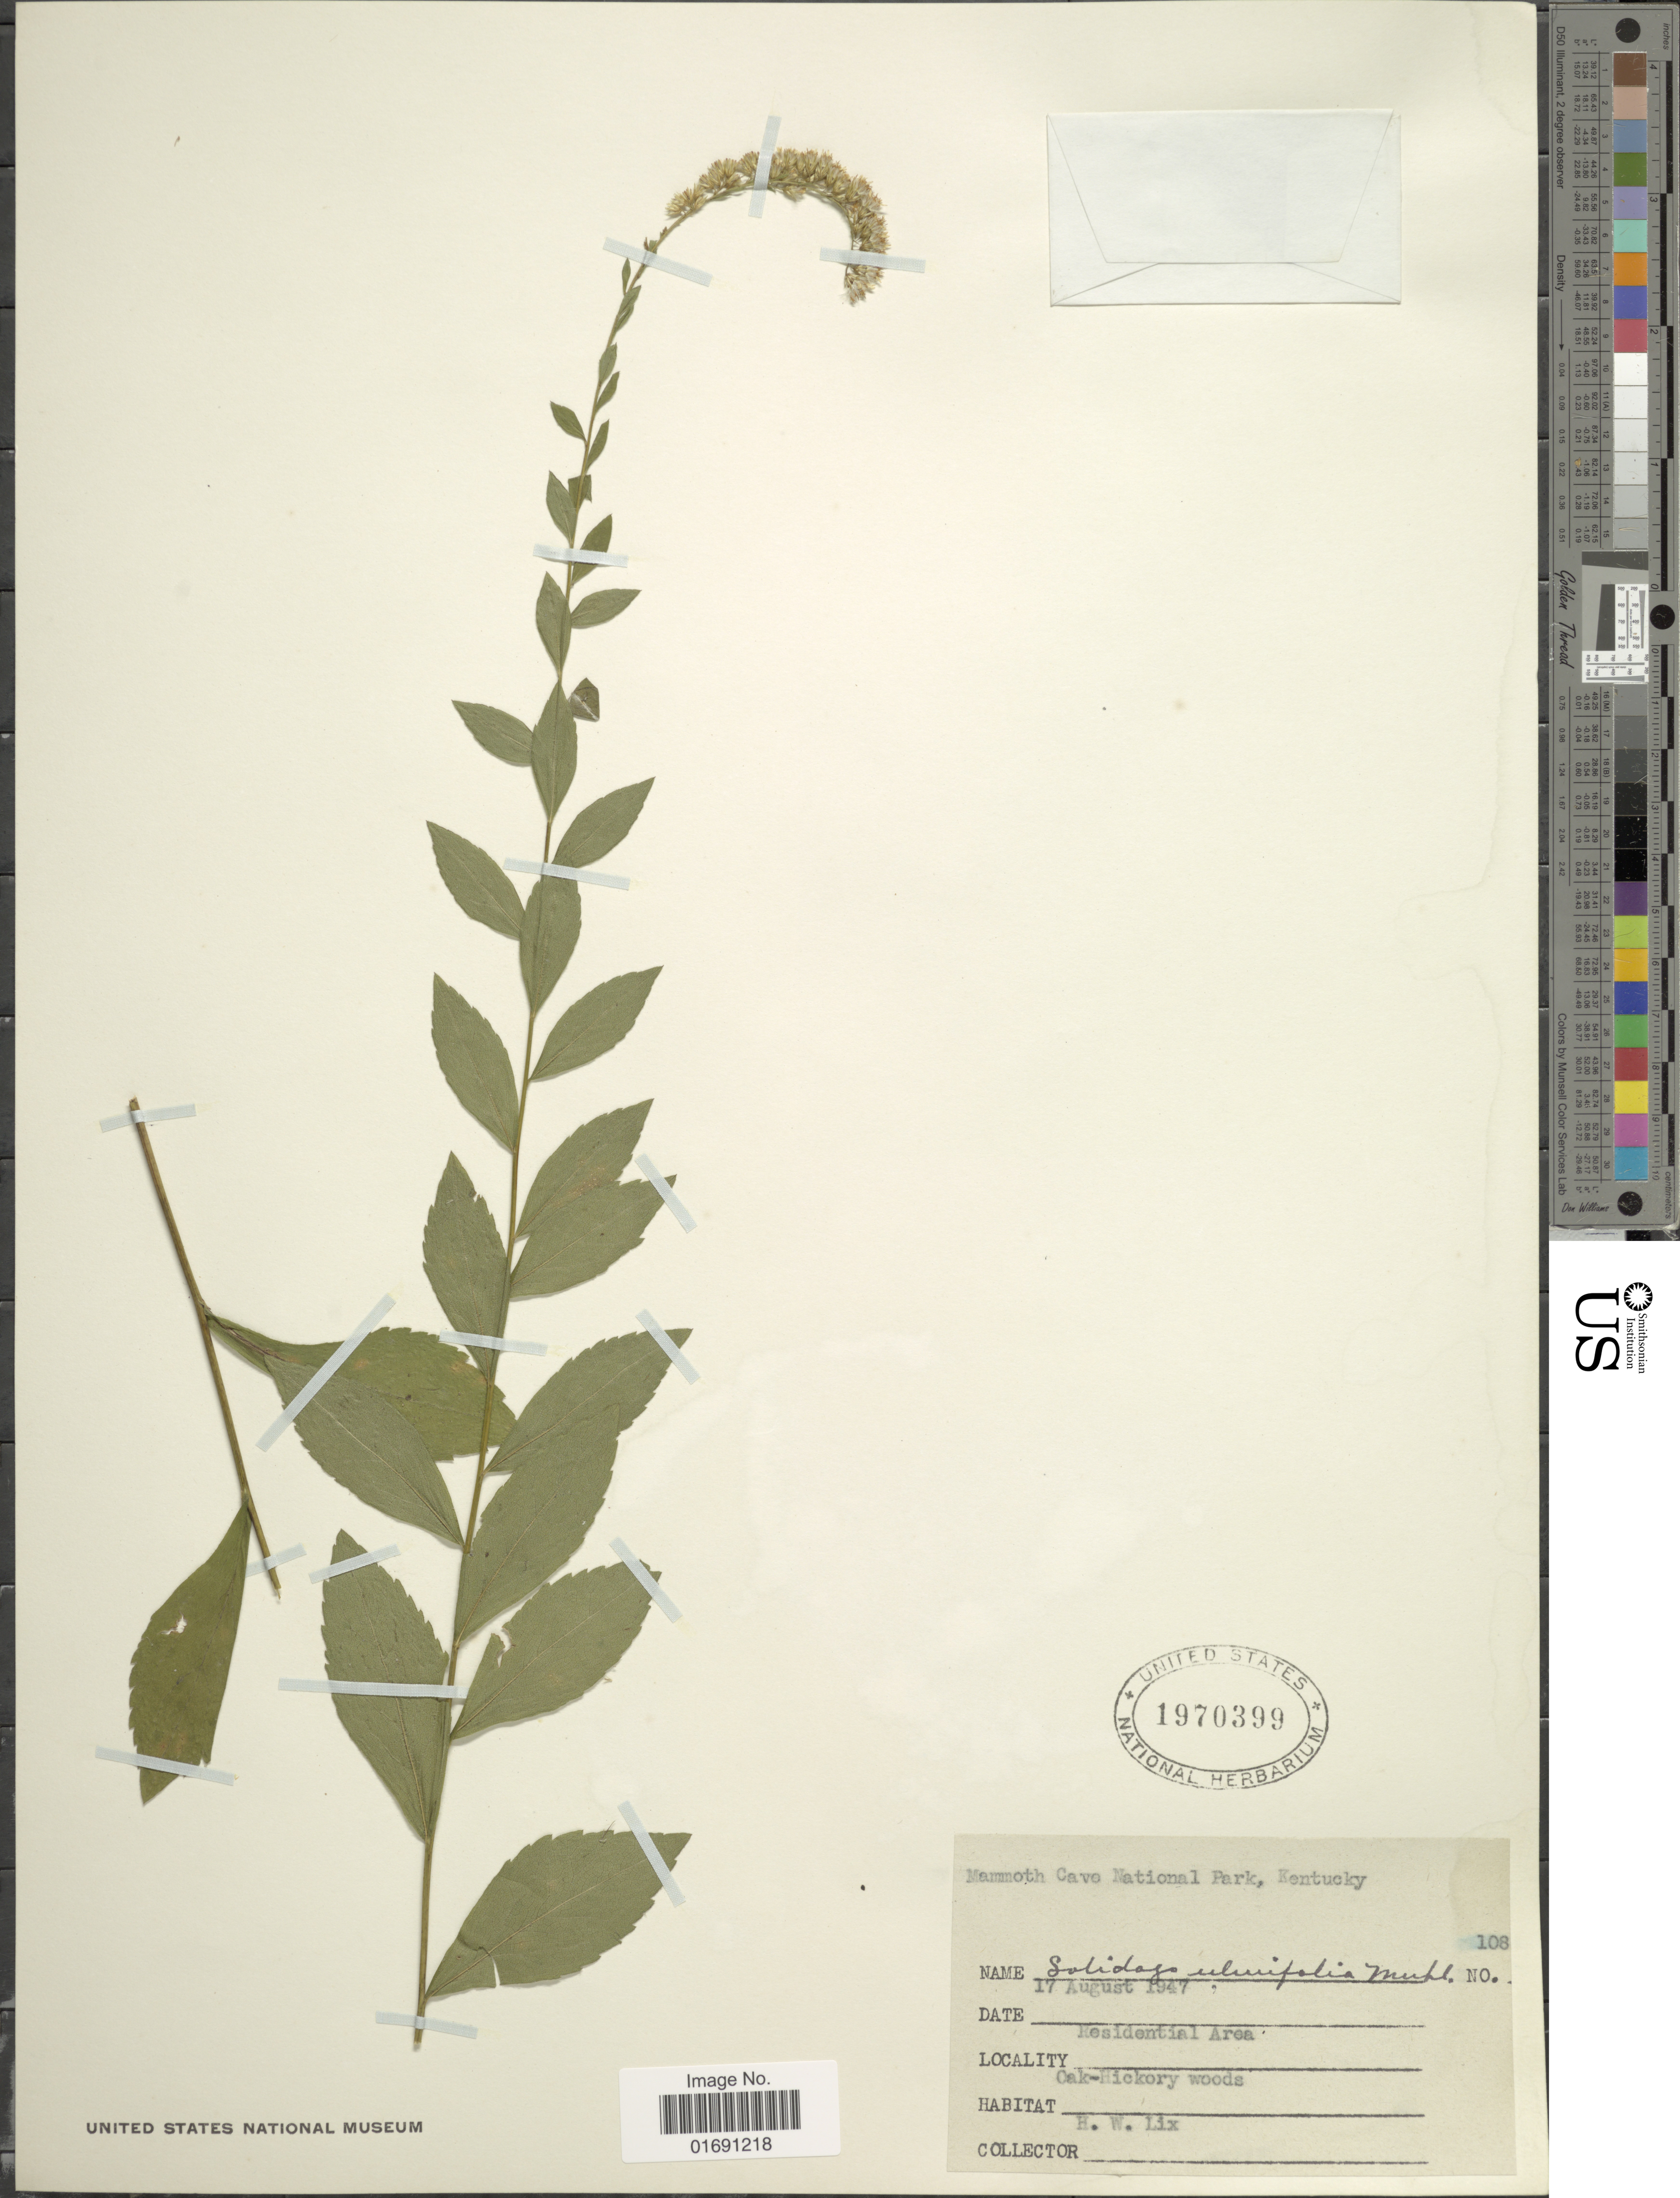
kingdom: Plantae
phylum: Tracheophyta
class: Magnoliopsida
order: Asterales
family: Asteraceae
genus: Solidago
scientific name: Solidago ulmifolia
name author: Muhl. ex Willd.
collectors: H. W. Lix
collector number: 108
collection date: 1947-08-17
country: United States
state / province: Kentucky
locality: Mammoth Cave National Park, Residental Area, Oak-Hickery woods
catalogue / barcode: US 1970399